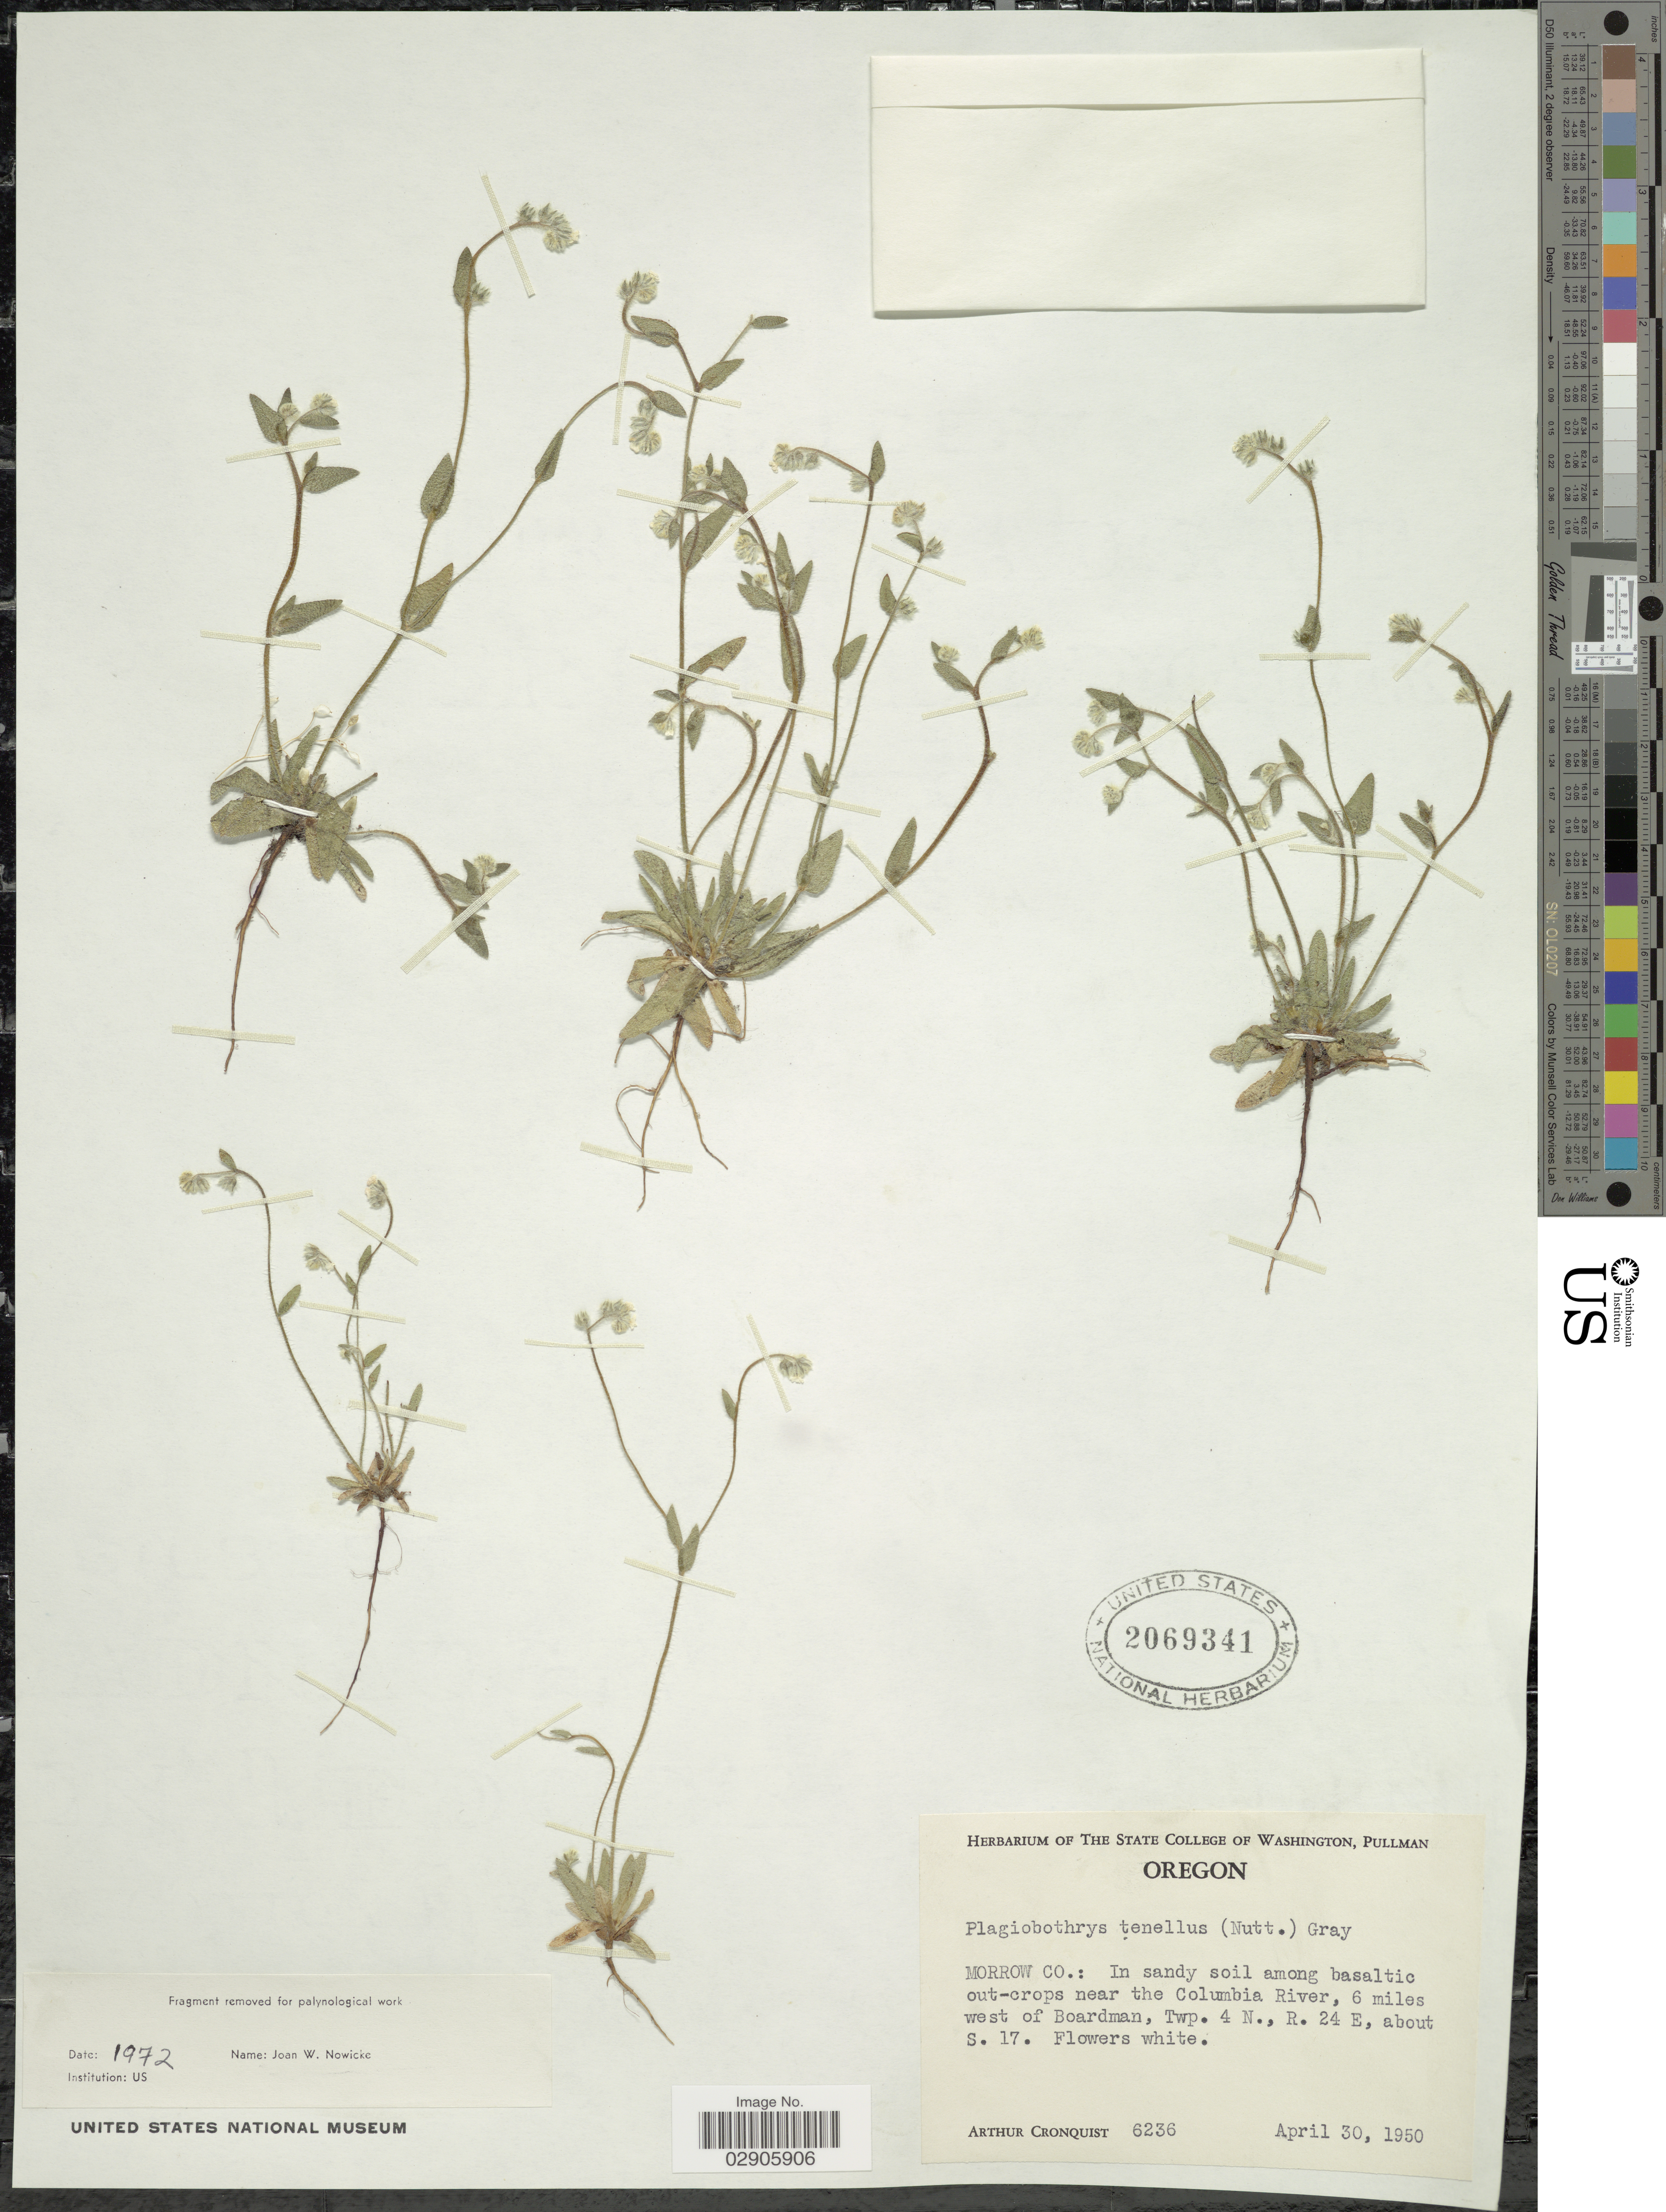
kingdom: Plantae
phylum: Tracheophyta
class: Magnoliopsida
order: Boraginales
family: Boraginaceae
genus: Plagiobothrys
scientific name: Plagiobothrys tenellus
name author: (Nutt.) A. Gray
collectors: A. J. Cronquist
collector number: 6236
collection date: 1950-04-30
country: United States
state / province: Oregon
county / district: Morrow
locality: Morrow Co.: In sandy soil among basaltic out-crops near the Columbia River, 6 miles west of Boardman, Twp. 4 N., R. 24 E, about S. 17.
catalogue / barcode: US 2069341